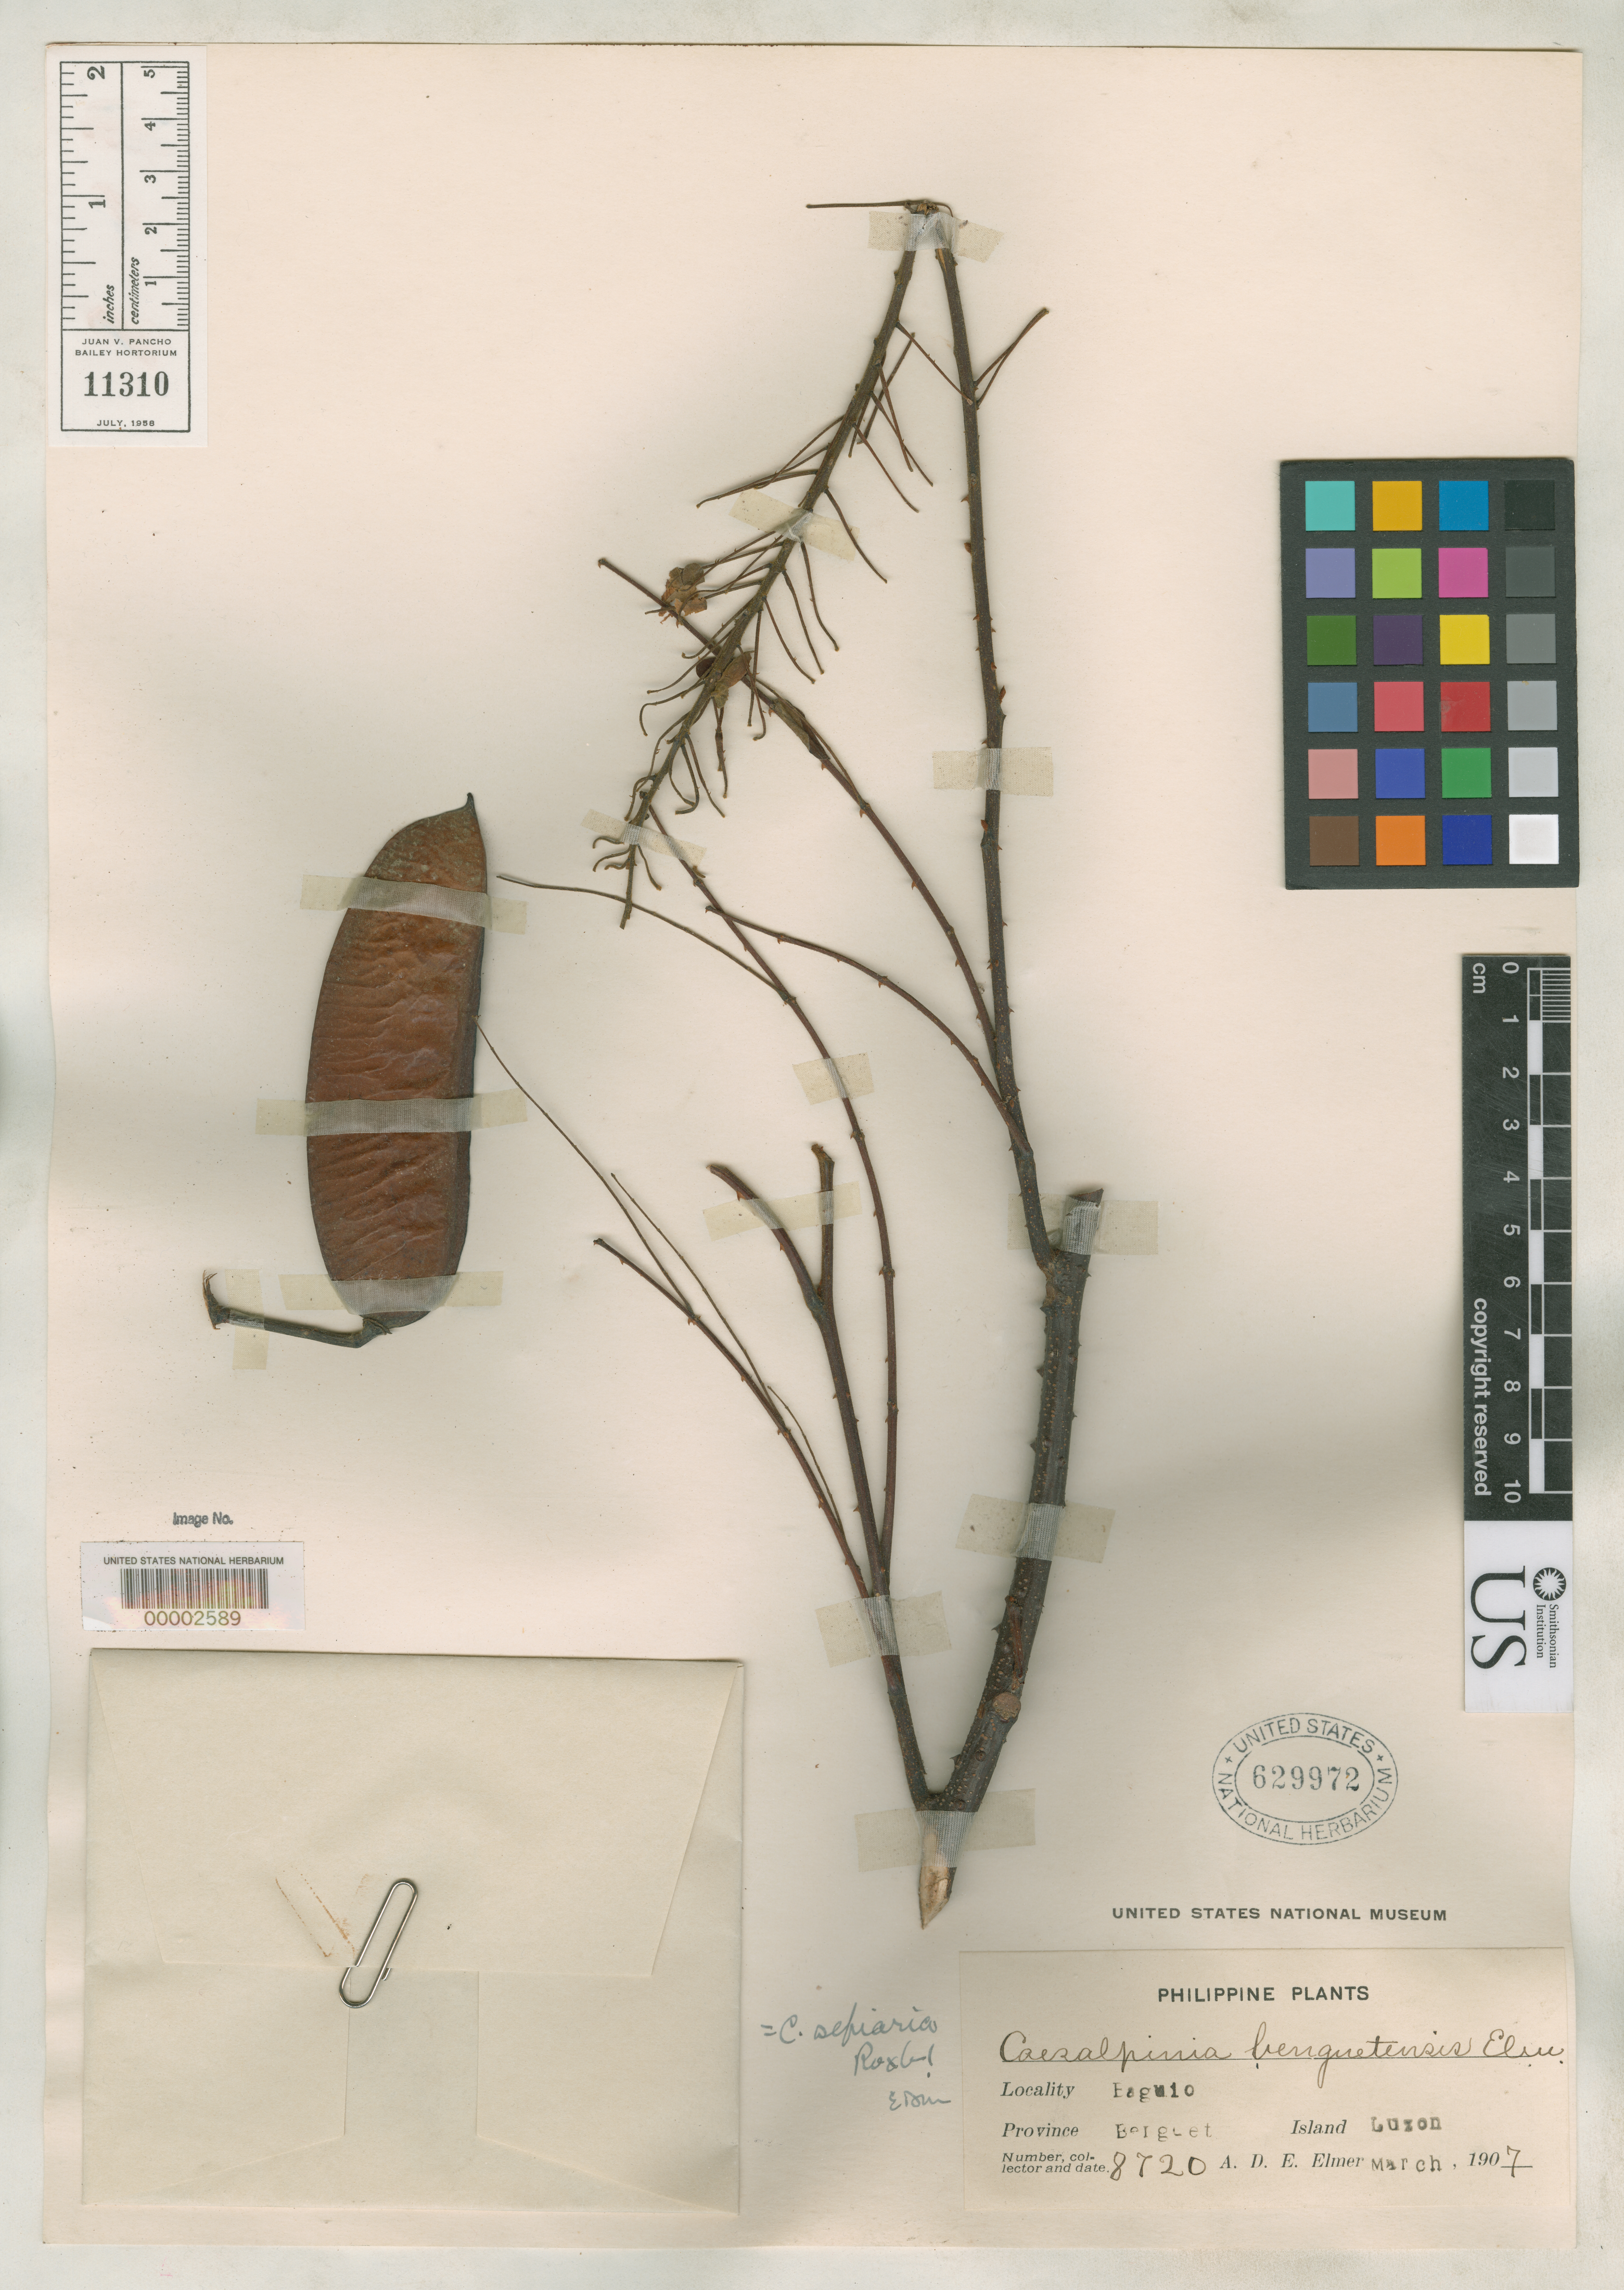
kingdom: Plantae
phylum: Tracheophyta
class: Magnoliopsida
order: Fabales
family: Fabaceae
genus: Caesalpinia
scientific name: Caesalpinia benguetensis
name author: Elmer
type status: Isotype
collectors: A. D. E. Elmer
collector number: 8720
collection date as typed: May 1907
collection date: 1907-05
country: Philippines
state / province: Cordillera (Administrative Region)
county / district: Benguet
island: Luzon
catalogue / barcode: US 629972